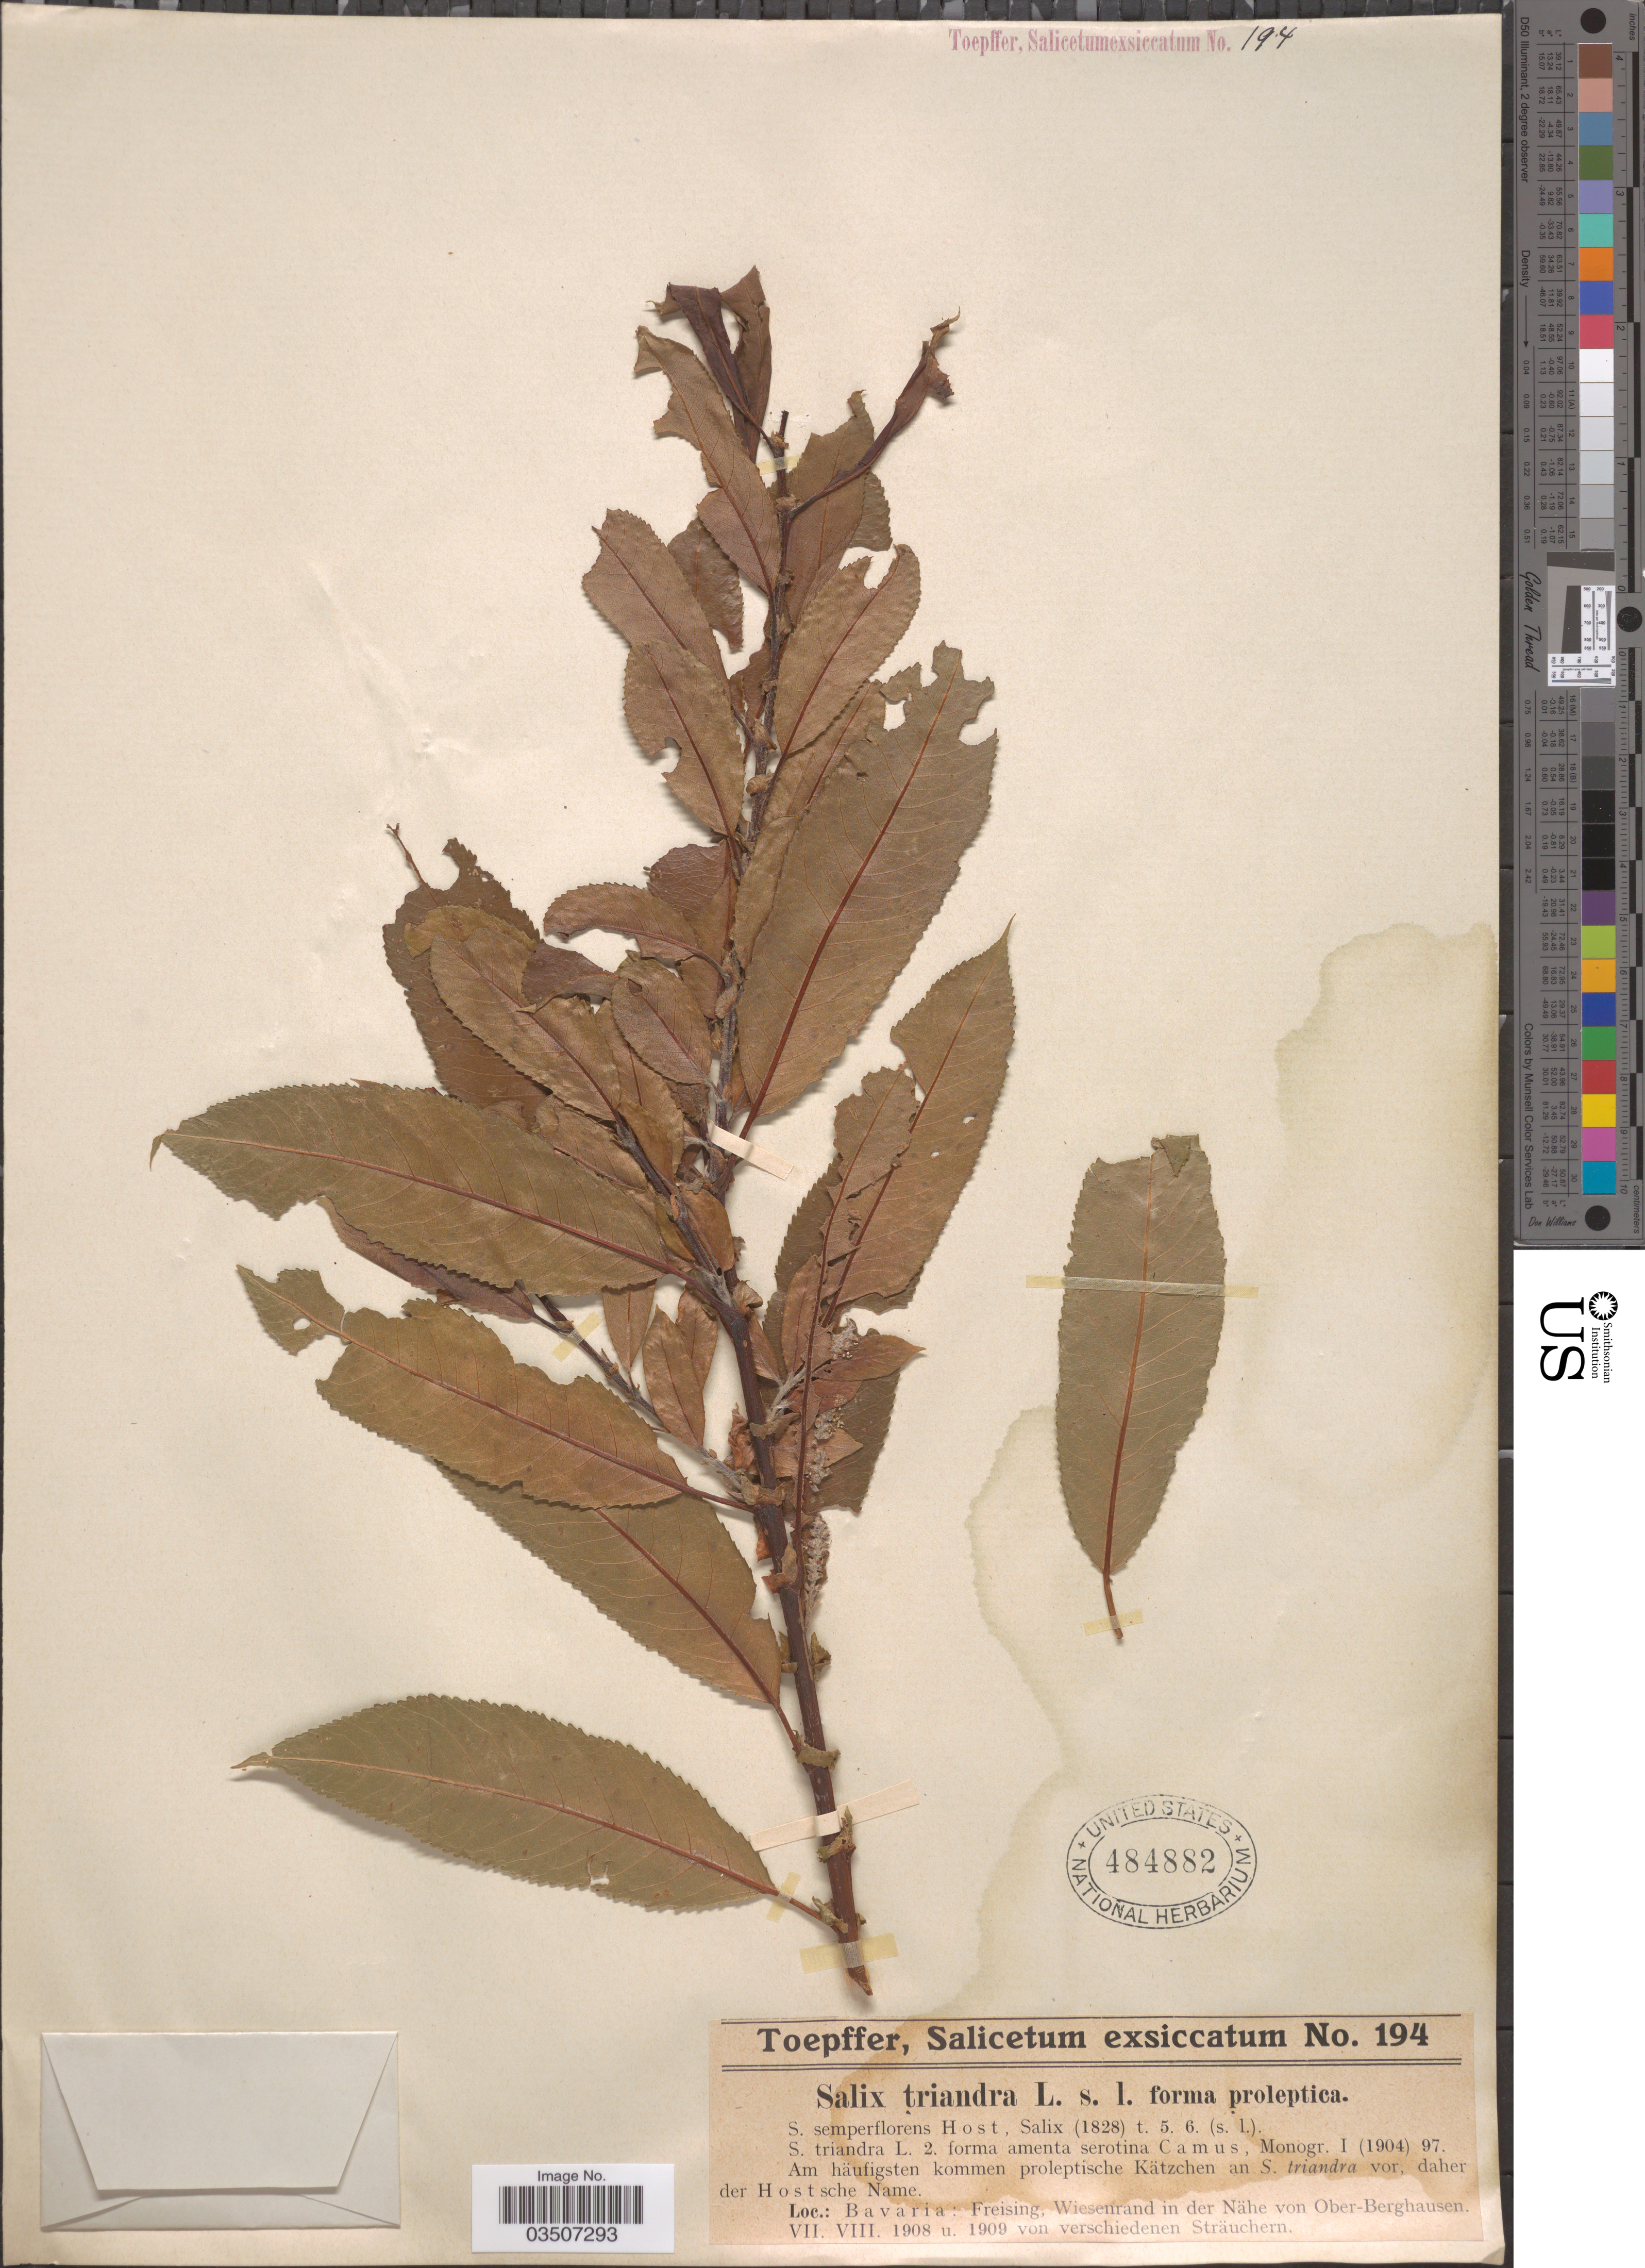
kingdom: Plantae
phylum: Tracheophyta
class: Magnoliopsida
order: Malpighiales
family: Salicaceae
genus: Salix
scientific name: Salix triandra f. proleptica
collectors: A. Toepffer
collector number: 194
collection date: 1908-07/1909-08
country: Germany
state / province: Bayern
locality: Bavaria: Freising, Wiesenrand in der Nähe von Ober-Berghausen.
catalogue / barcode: US 484882